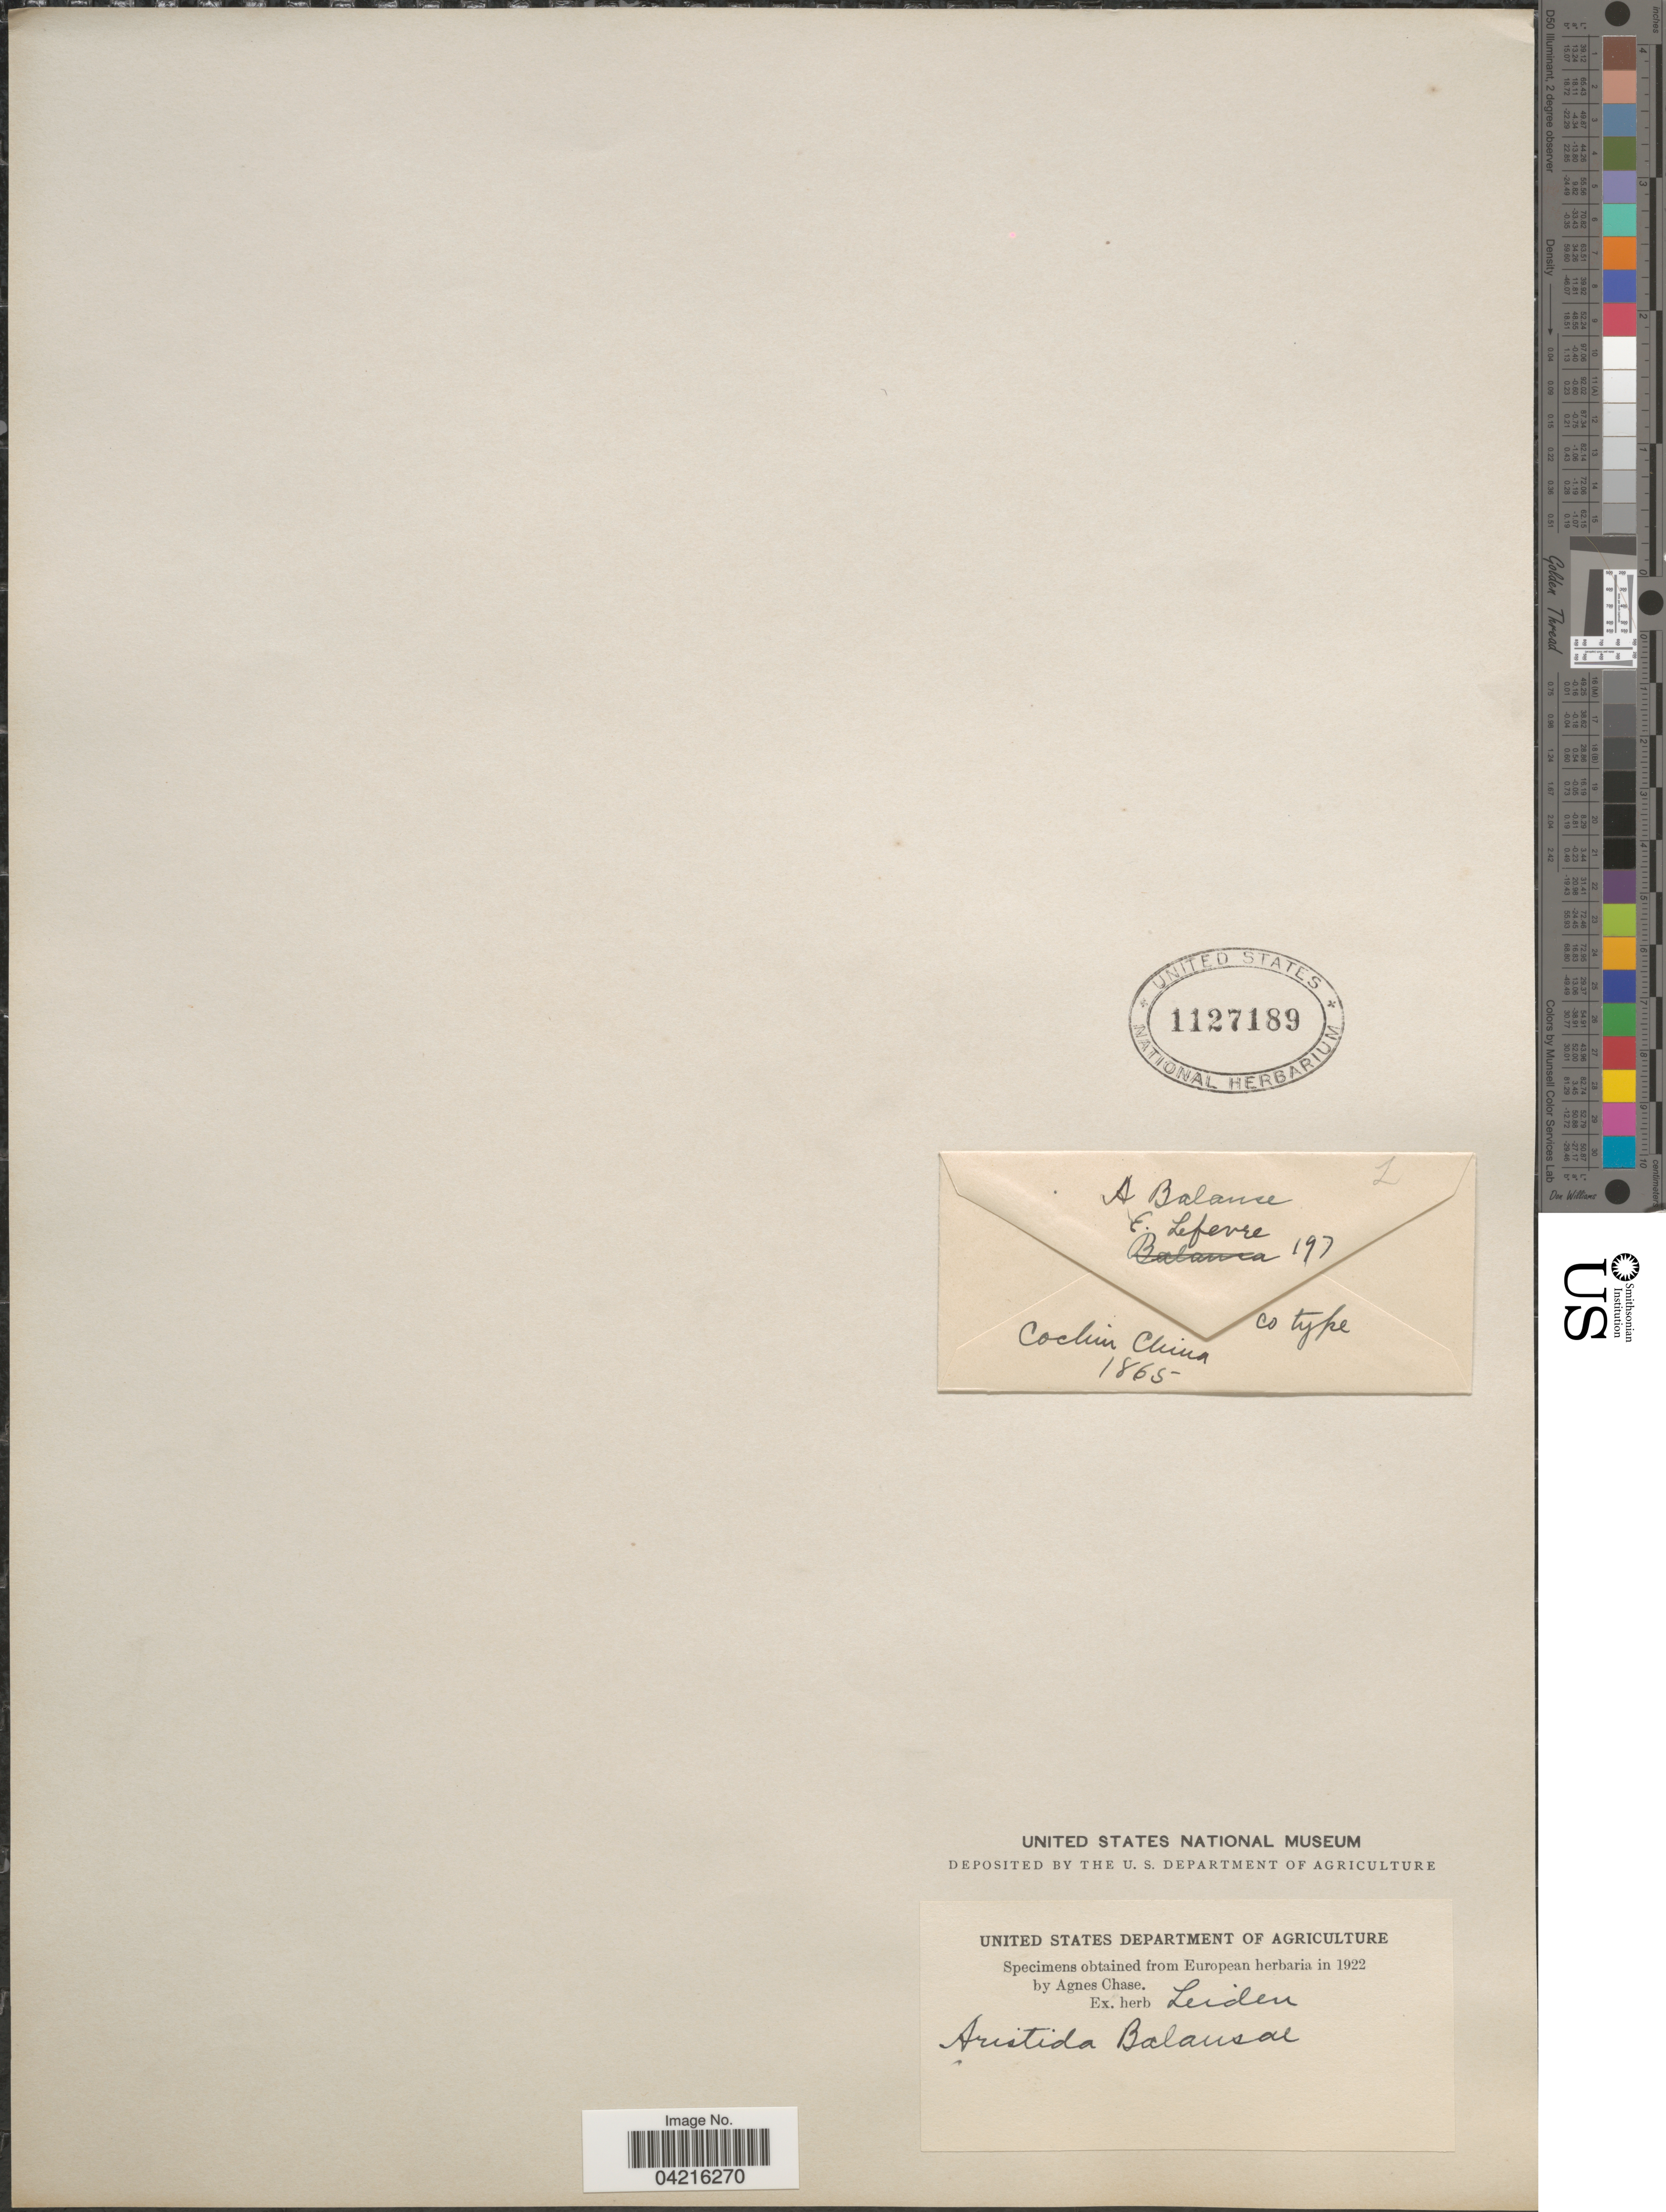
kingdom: Plantae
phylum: Tracheophyta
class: Liliopsida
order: Poales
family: Poaceae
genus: Aristida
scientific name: Aristida balansae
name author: Henr.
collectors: E. Lefevre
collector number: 197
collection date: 1865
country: China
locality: Cochin.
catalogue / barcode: US 1127189